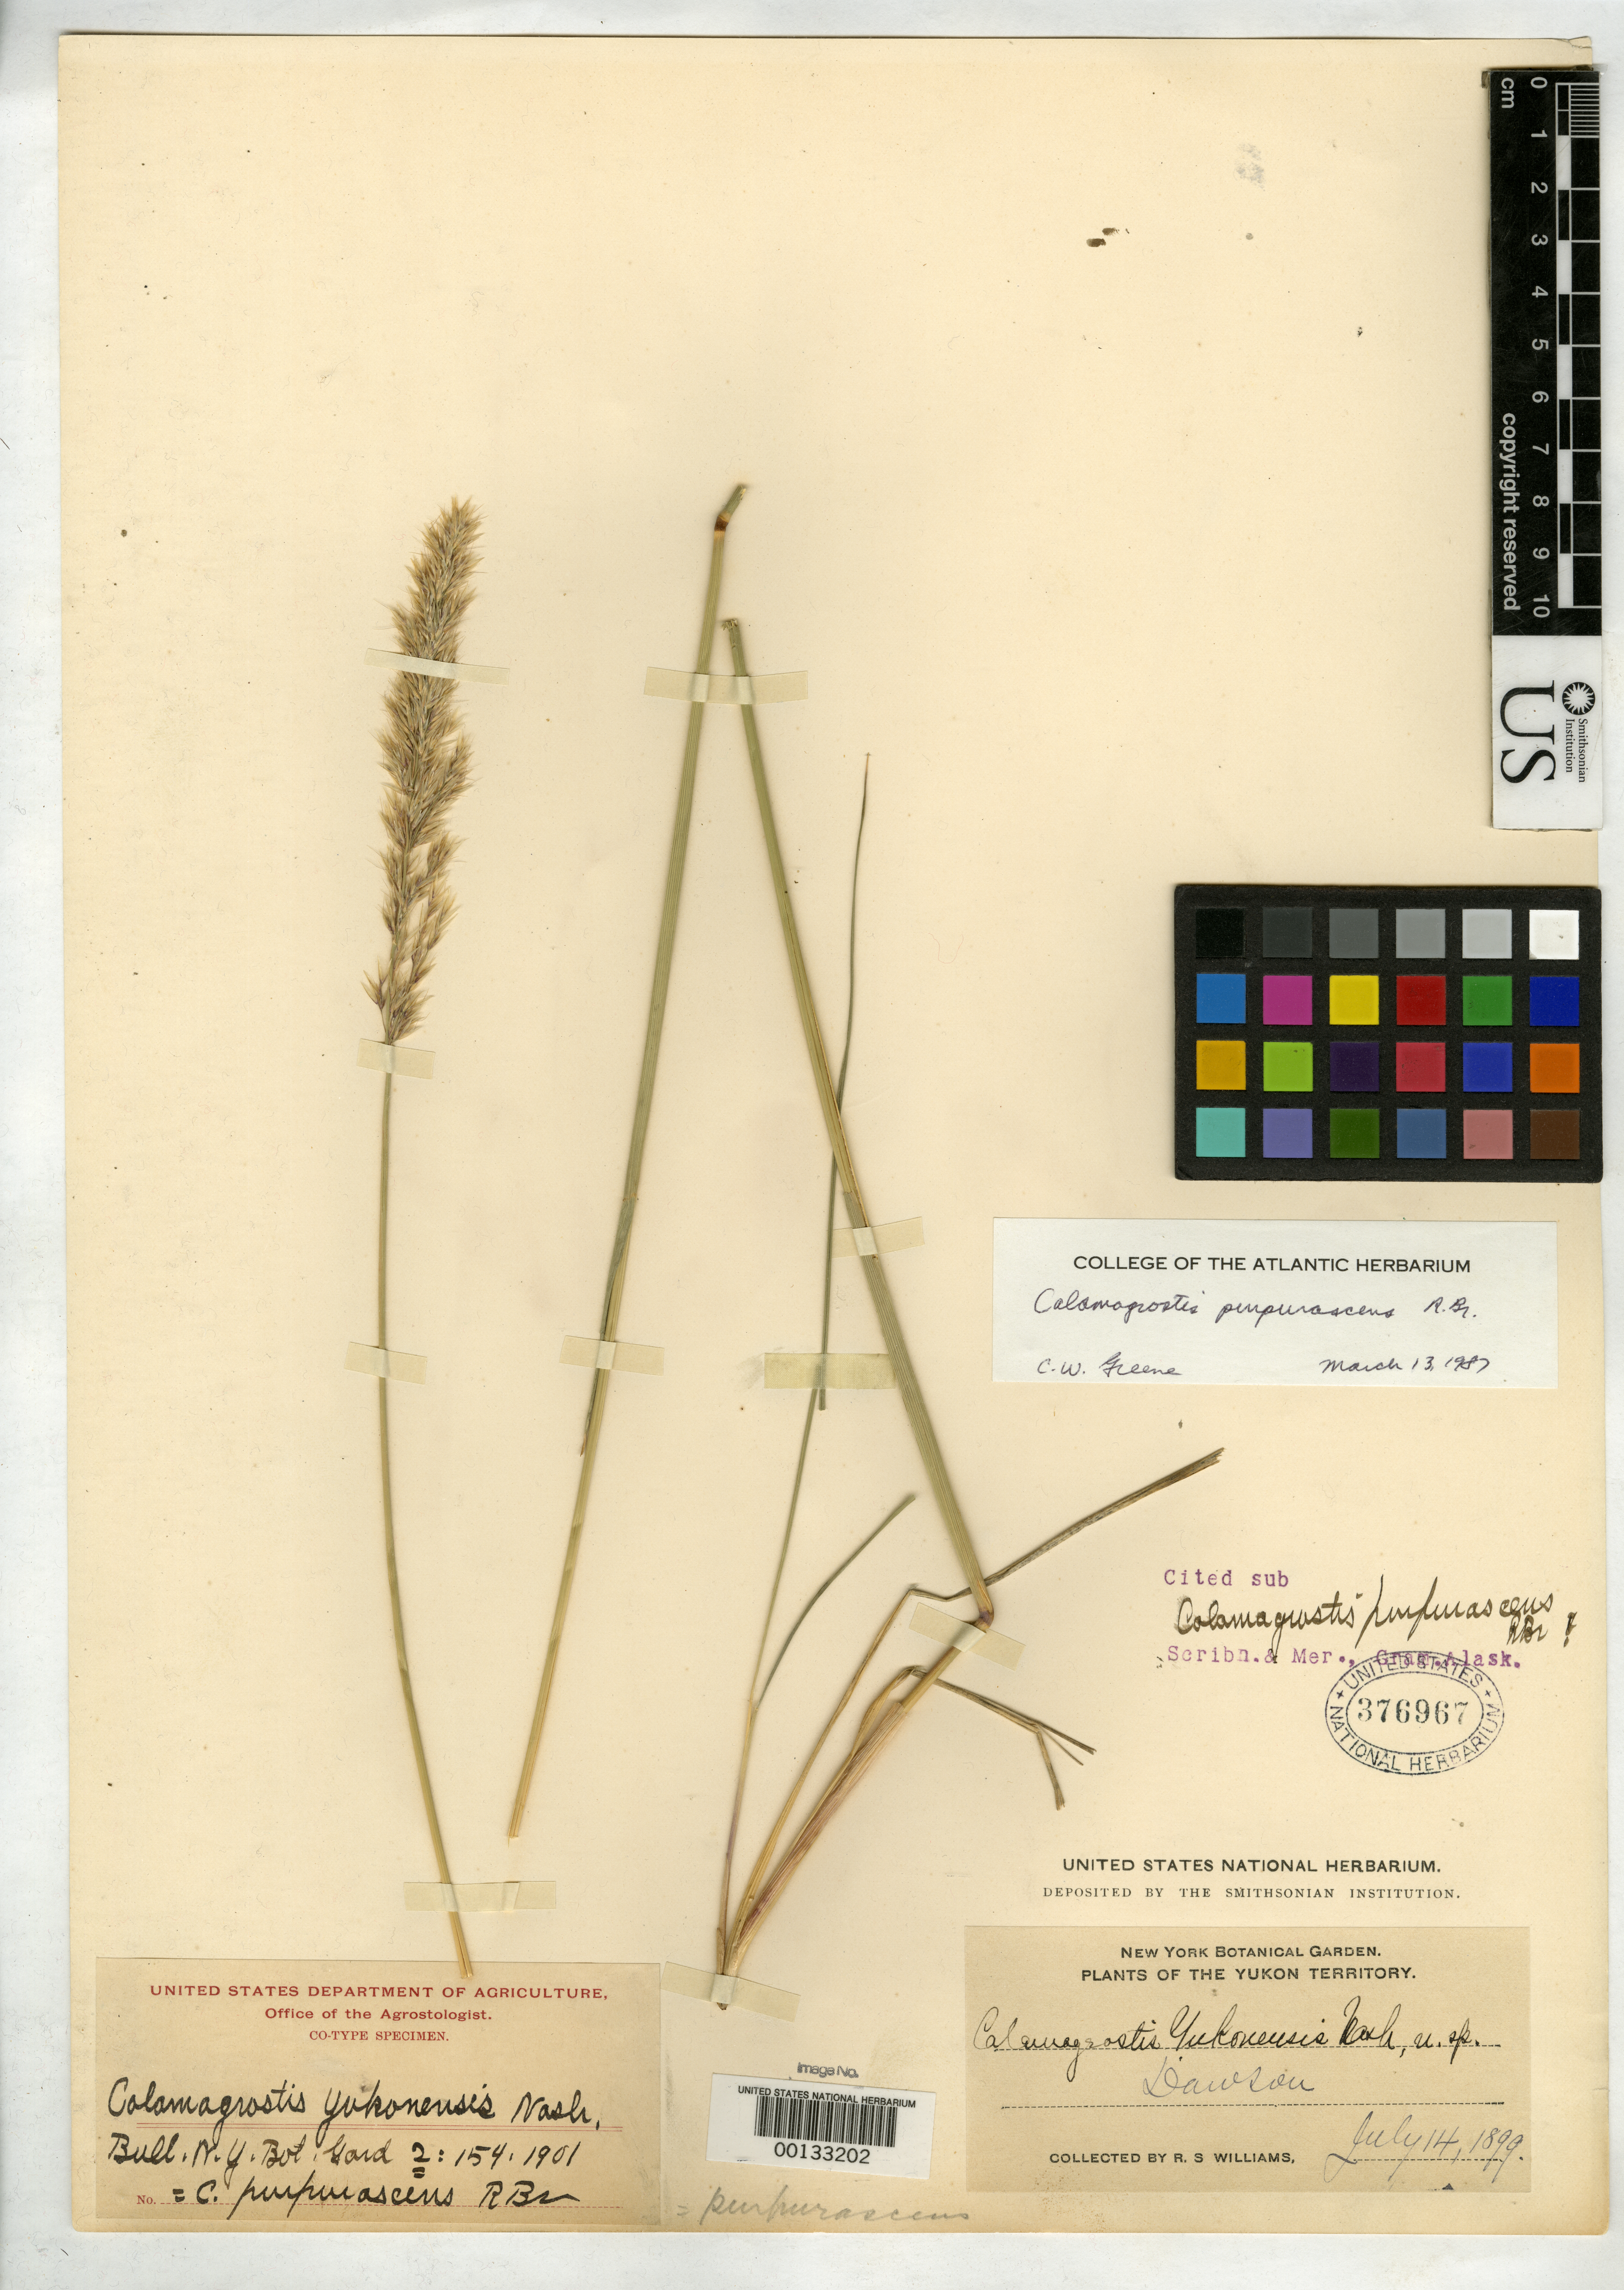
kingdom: Plantae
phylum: Tracheophyta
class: Liliopsida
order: Poales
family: Poaceae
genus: Calamagrostis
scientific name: Calamagrostis yukonensis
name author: Nash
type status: Isotype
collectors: R. S. Williams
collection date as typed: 14 Jul 1899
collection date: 1899-07-14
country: Canada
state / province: Yukon Territory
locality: Dawson.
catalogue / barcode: US 376967